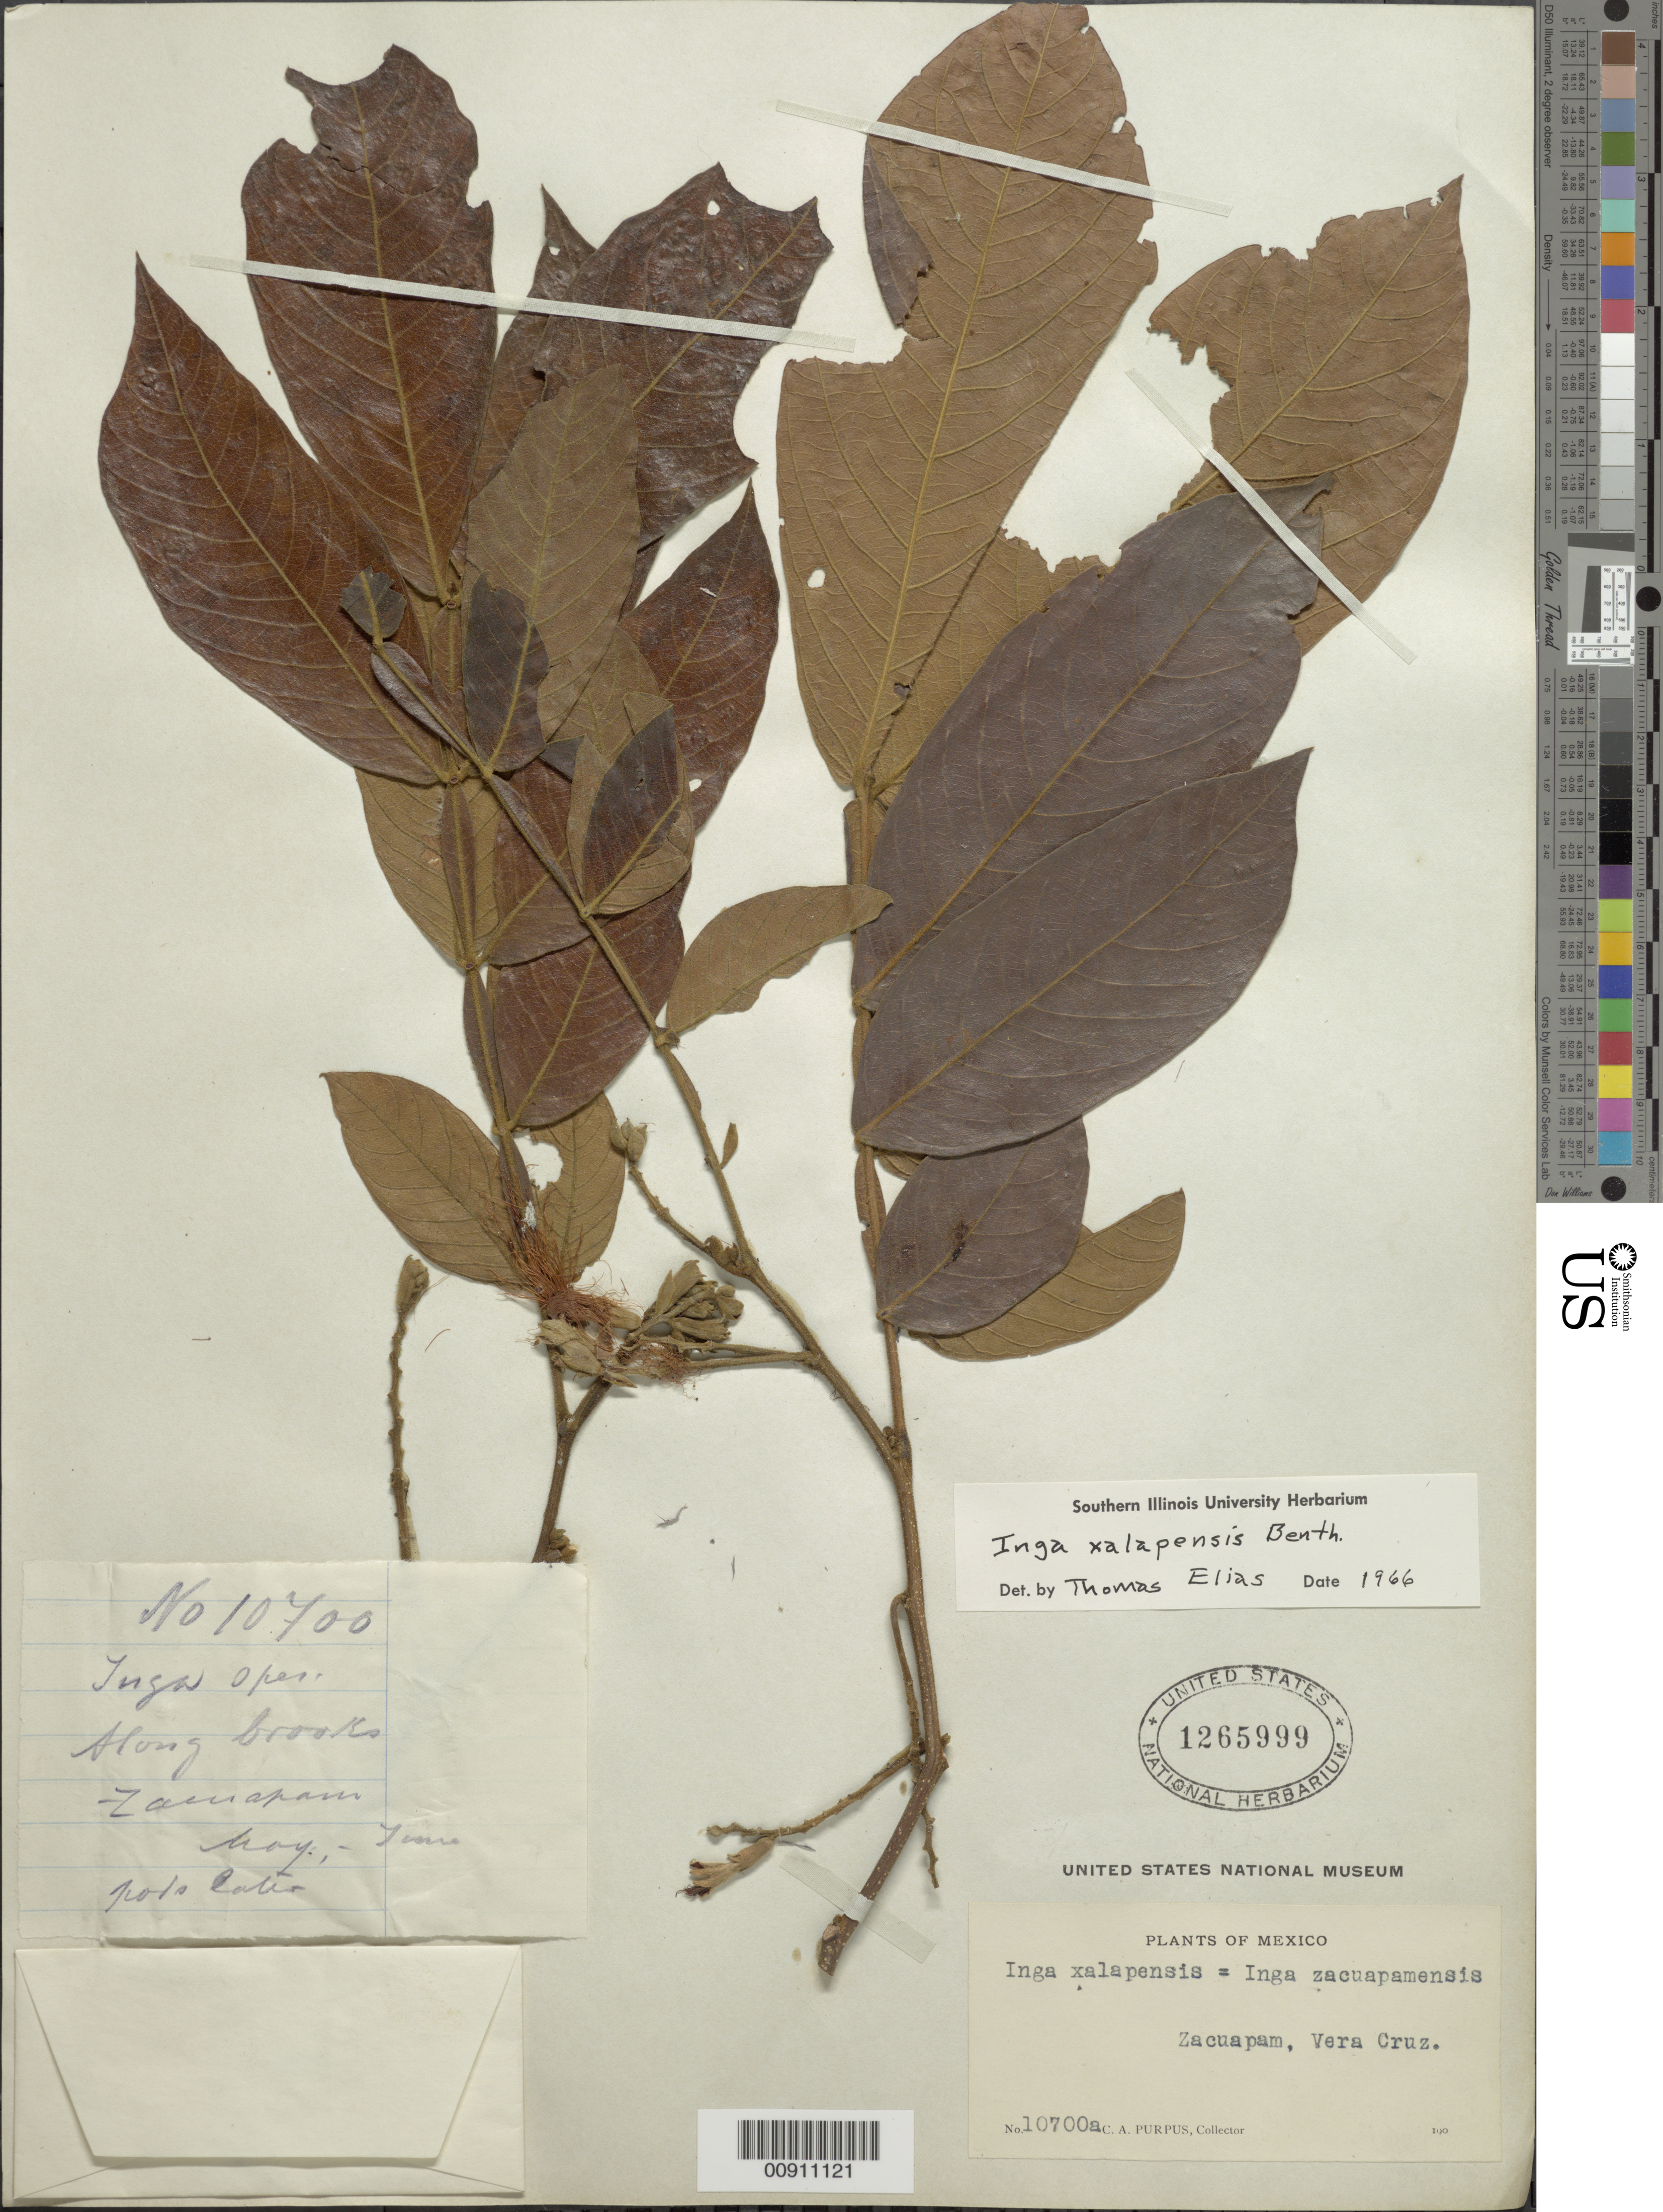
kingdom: Plantae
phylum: Tracheophyta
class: Magnoliopsida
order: Fabales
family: Fabaceae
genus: Inga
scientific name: Inga xalapensis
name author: Benth.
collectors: C. A. Purpus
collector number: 10700 a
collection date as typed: May 190- to -- Jun 190-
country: Mexico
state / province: Veracruz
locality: Zacuapam, Veracruz.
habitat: Along brooks.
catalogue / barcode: US 1265999